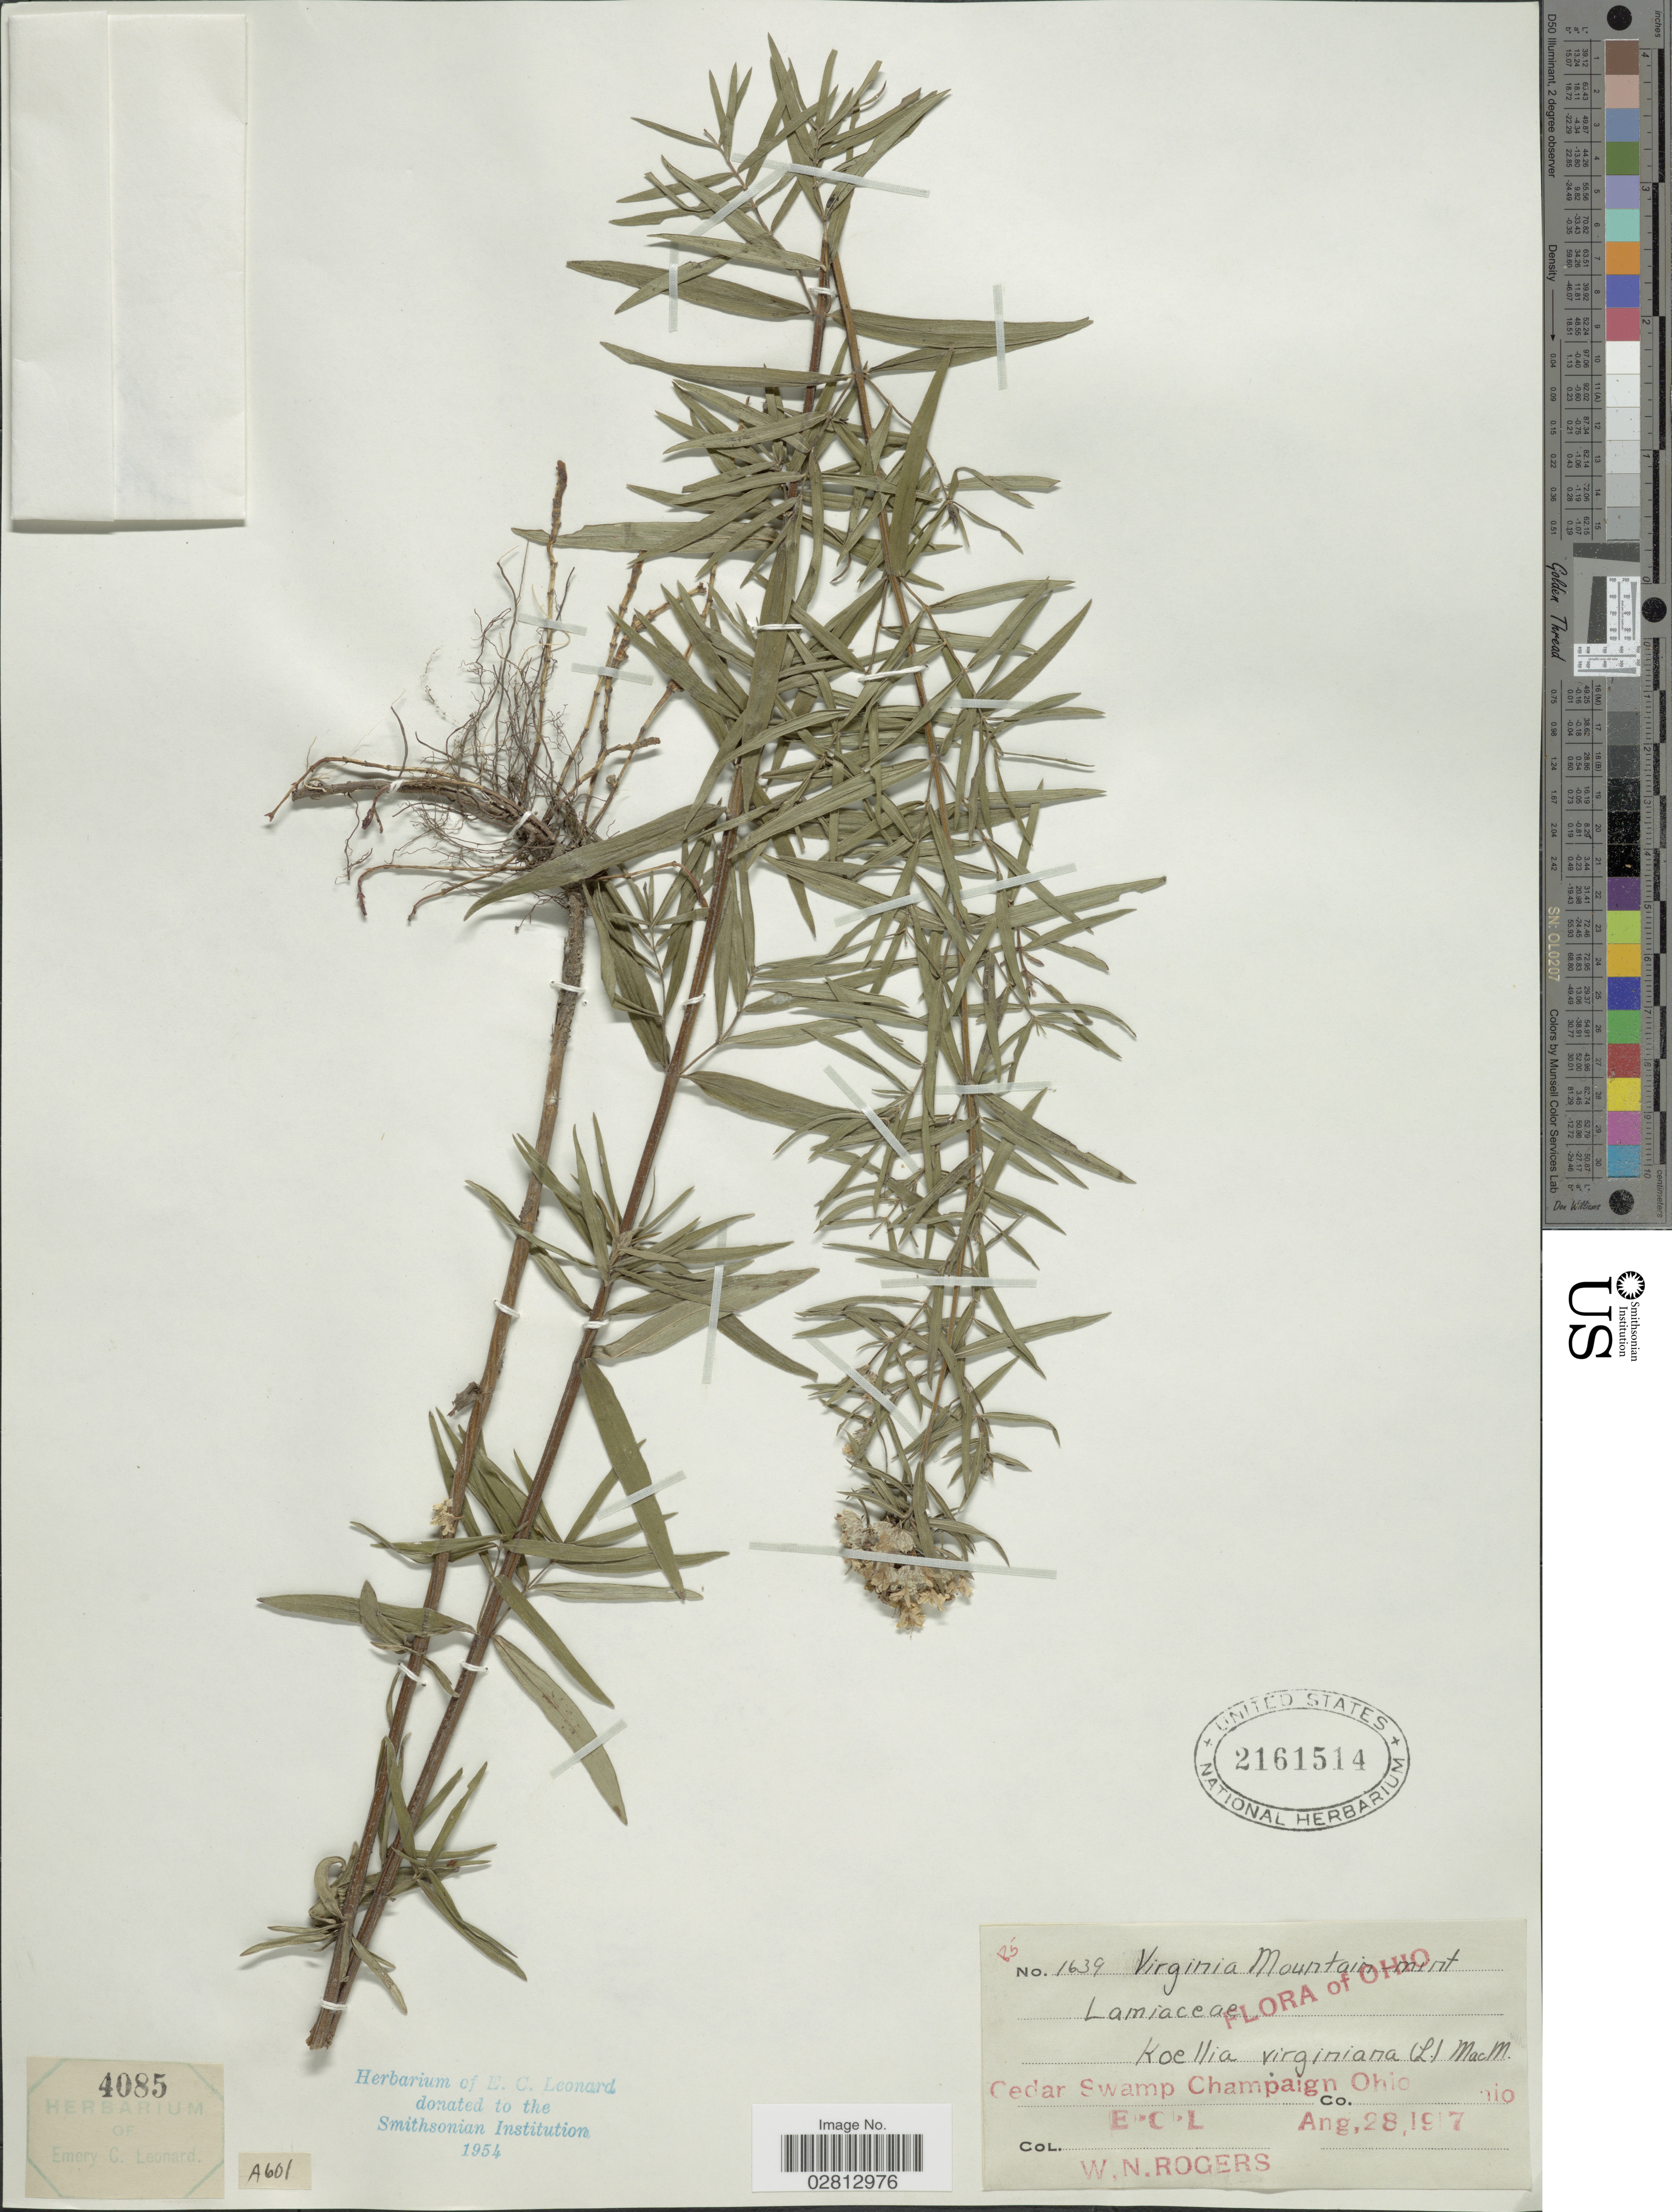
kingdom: Plantae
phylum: Tracheophyta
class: Magnoliopsida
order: Lamiales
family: Lamiaceae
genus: Pycnanthemum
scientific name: Pycnanthemum virginianum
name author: (L.) Durand & B.D. Jacks. ex B.L. Rob. & Fernald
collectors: E. C. Leonard & W. Rogers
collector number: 1639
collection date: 1917-08-28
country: United States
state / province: Ohio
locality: Cedar Swamp Champaign Co.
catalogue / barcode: US 2161514